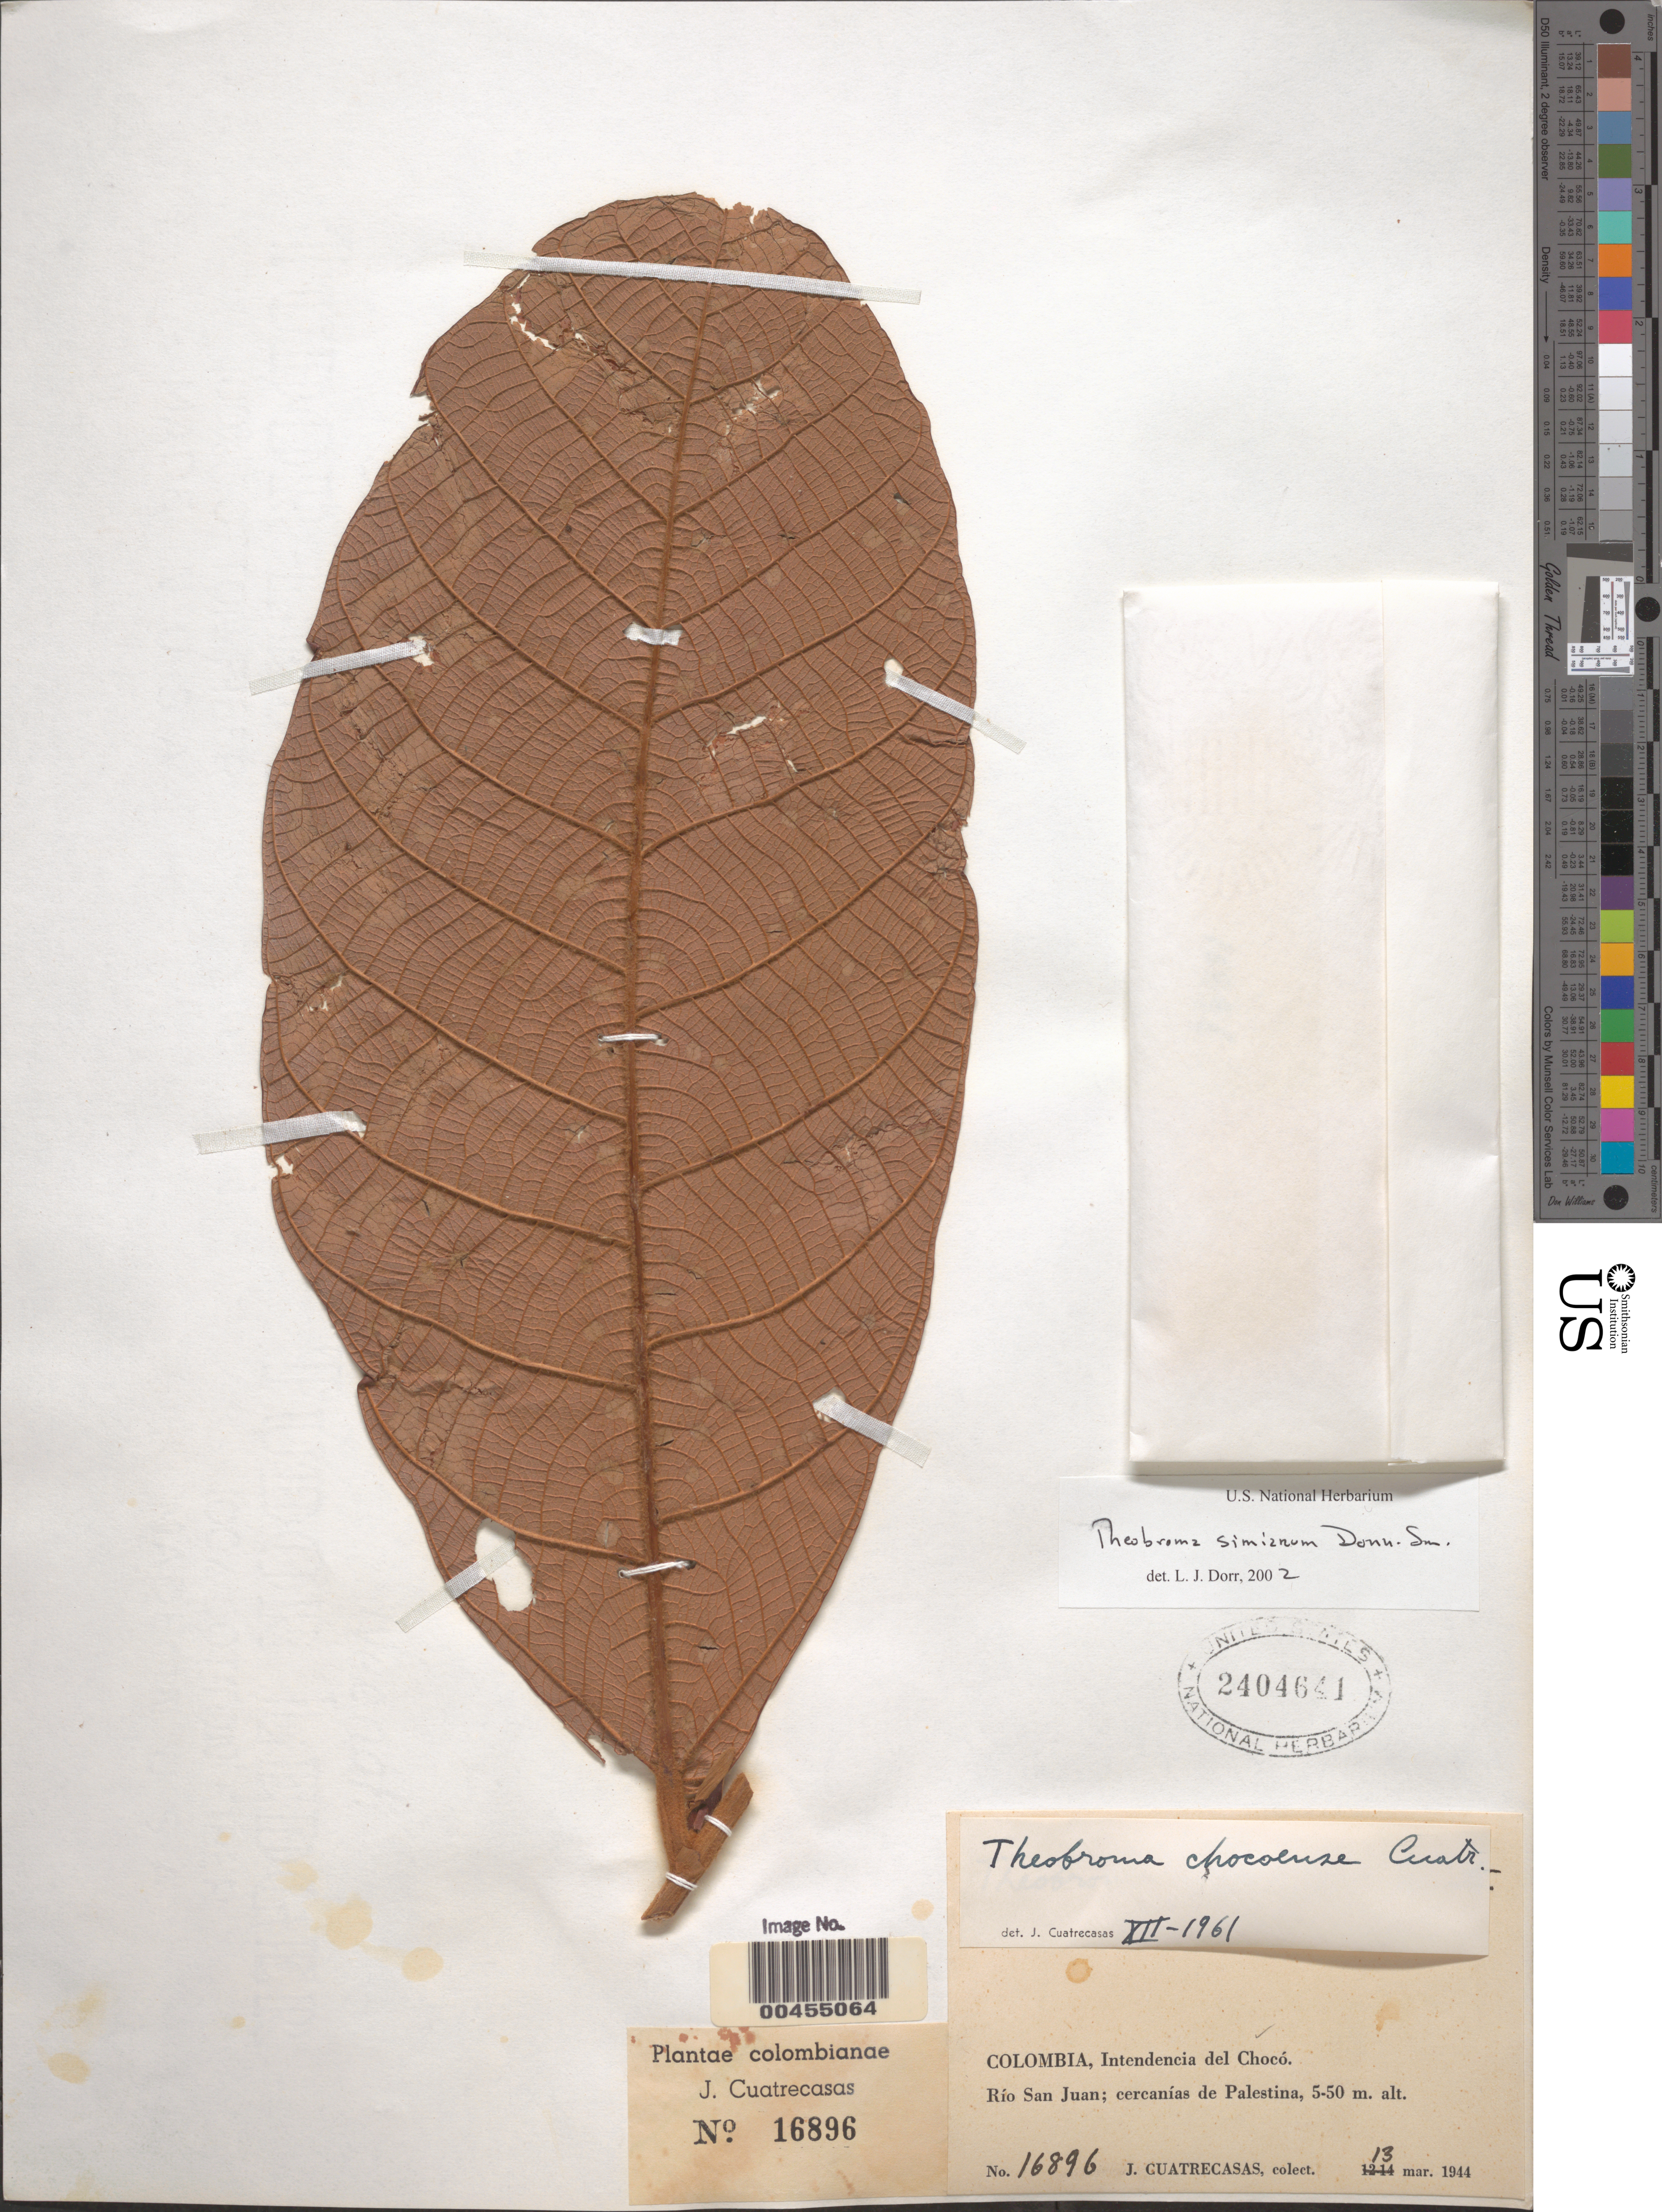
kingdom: Plantae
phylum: Tracheophyta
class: Magnoliopsida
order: Malvales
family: Malvaceae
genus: Theobroma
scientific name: Theobroma simiarum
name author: Donn. Sm.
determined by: Dorr, L. J., (BOT), Smithsonian Institution - National Museum of Natural History (UNITED STATES)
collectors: J. Cuatrecasas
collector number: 16896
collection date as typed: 13 Mar 1944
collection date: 1944-03-13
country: Colombia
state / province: Chocó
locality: Río San Juan; Cercanias de Palestina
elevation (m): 5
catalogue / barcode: US 2404641